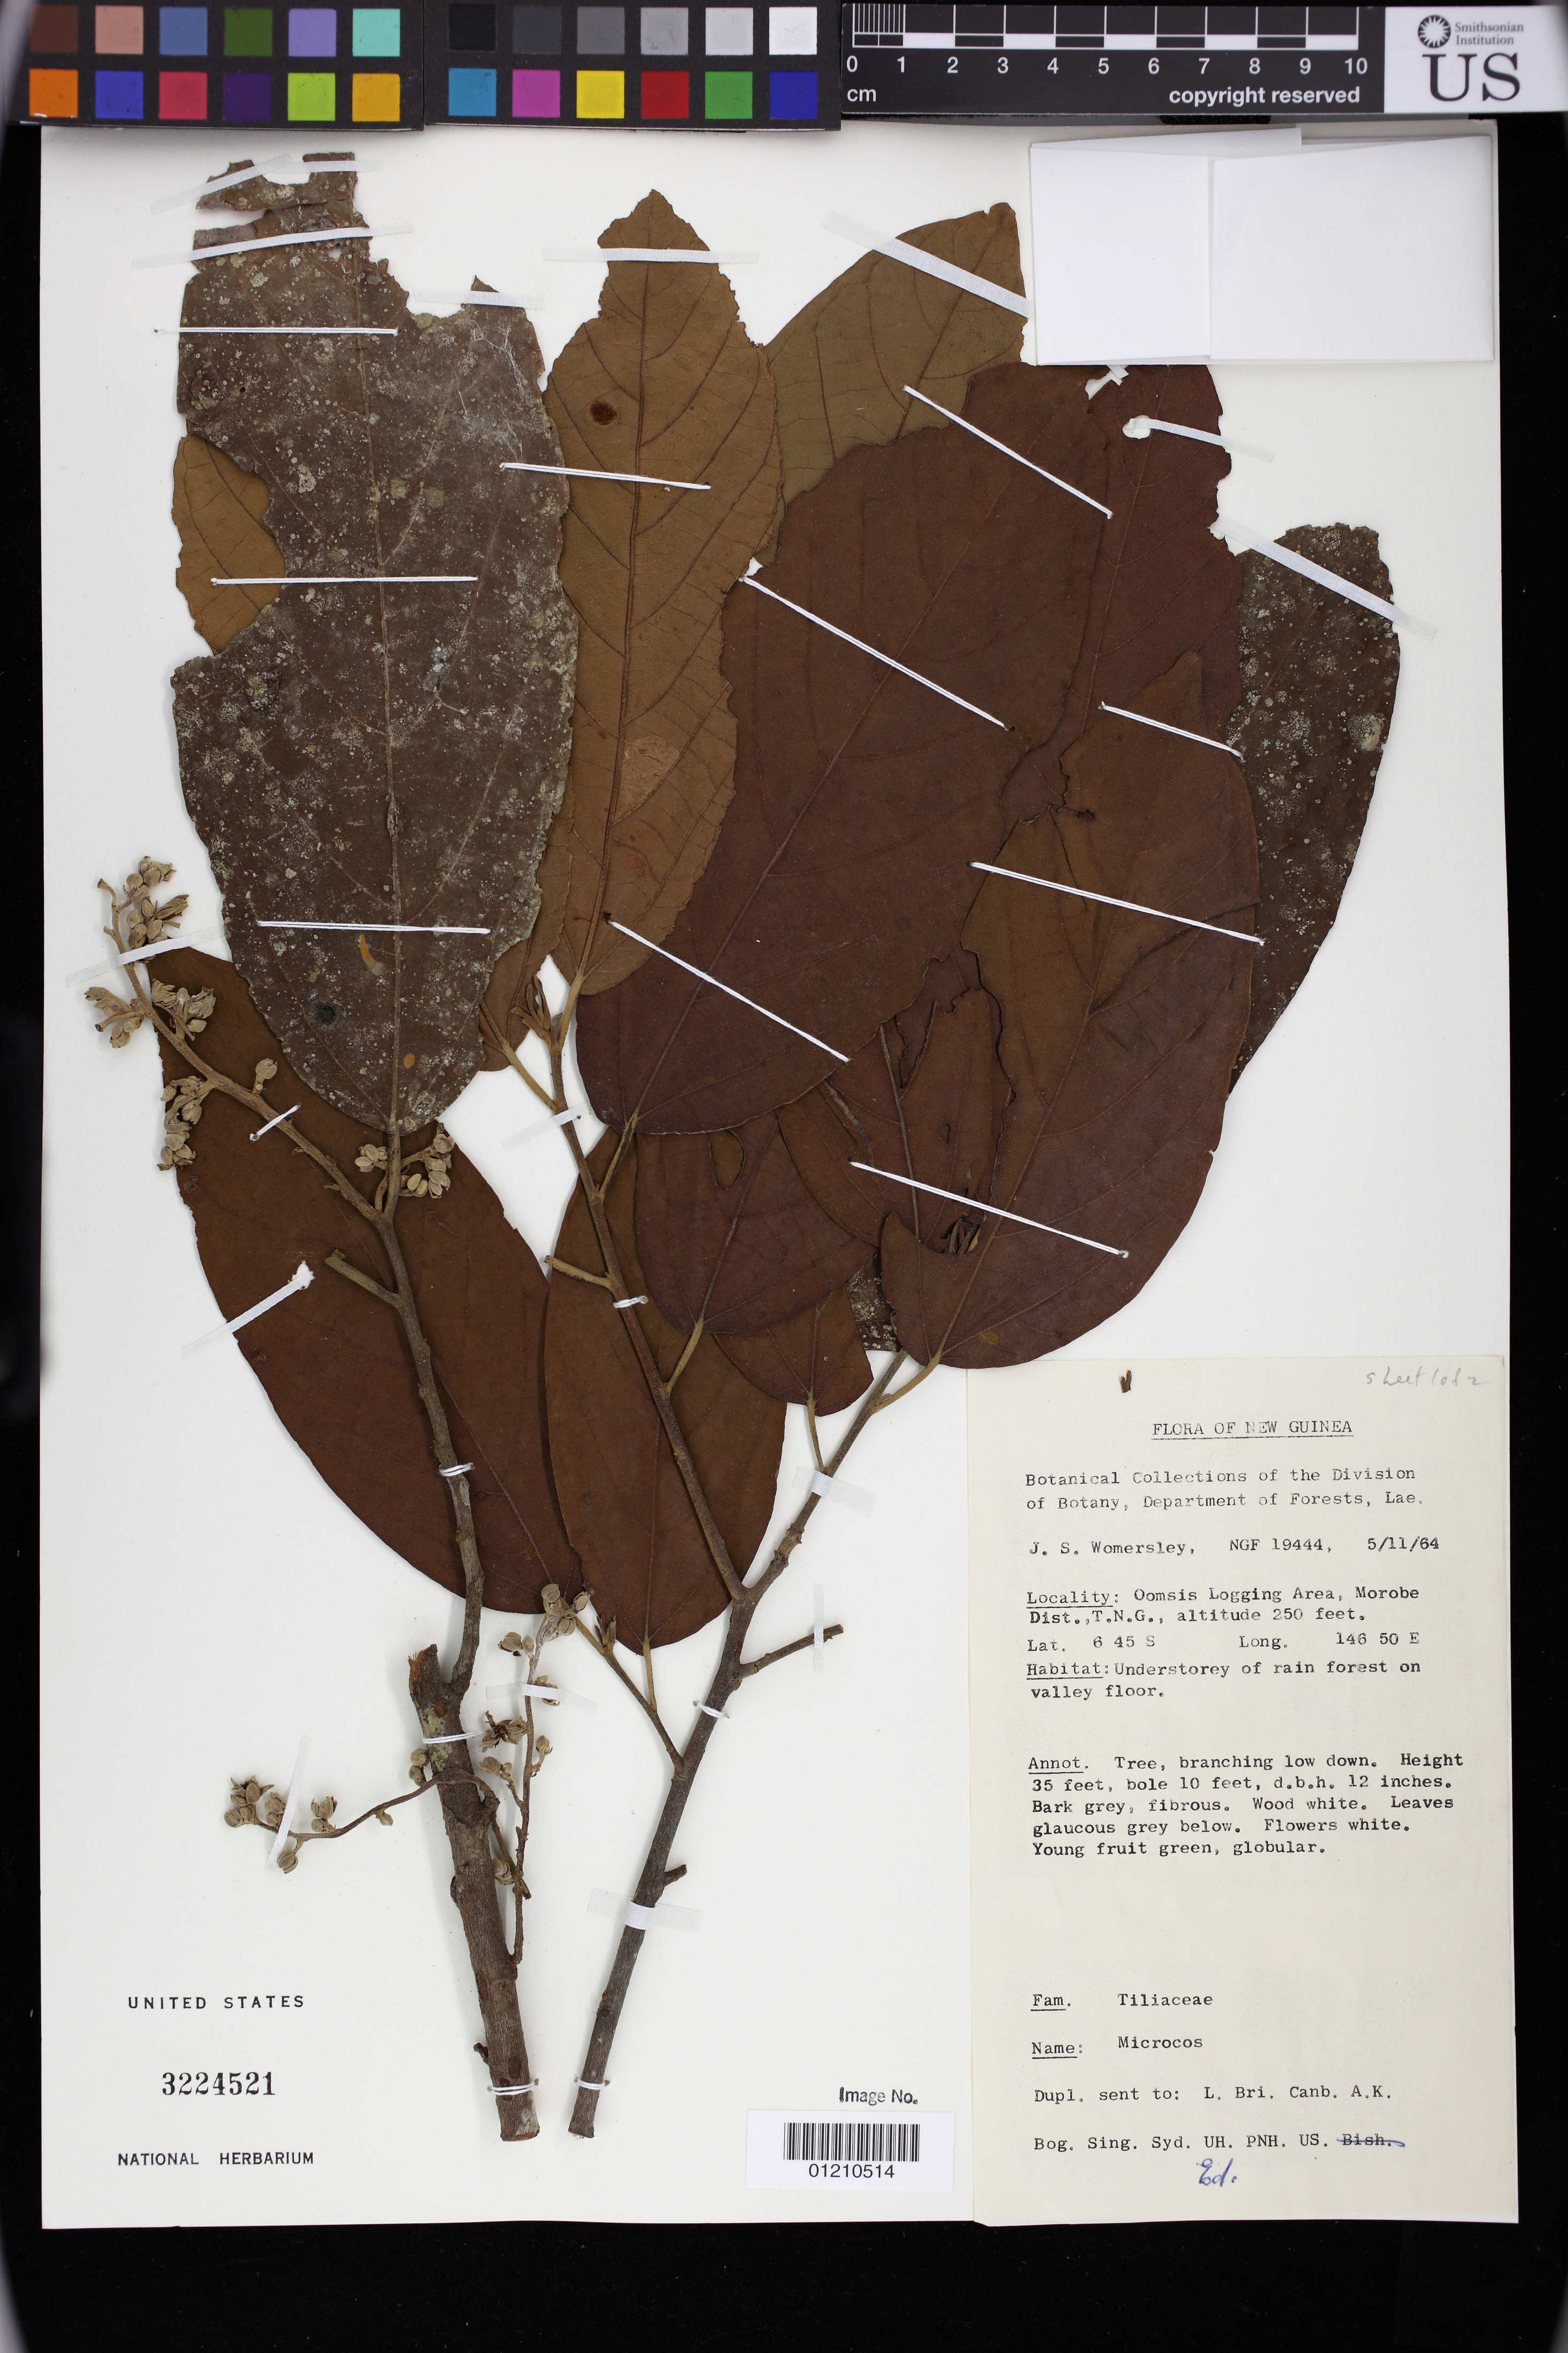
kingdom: Plantae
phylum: Tracheophyta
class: Magnoliopsida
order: Malvales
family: Malvaceae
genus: Microcos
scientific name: Microcos sp.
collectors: J. S. Womersley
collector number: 19444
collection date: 1964-05-11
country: Papua New Guinea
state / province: Morobe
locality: Oomsis logging area. Morobe Dist., T.N.G.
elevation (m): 76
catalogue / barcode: US 3224521